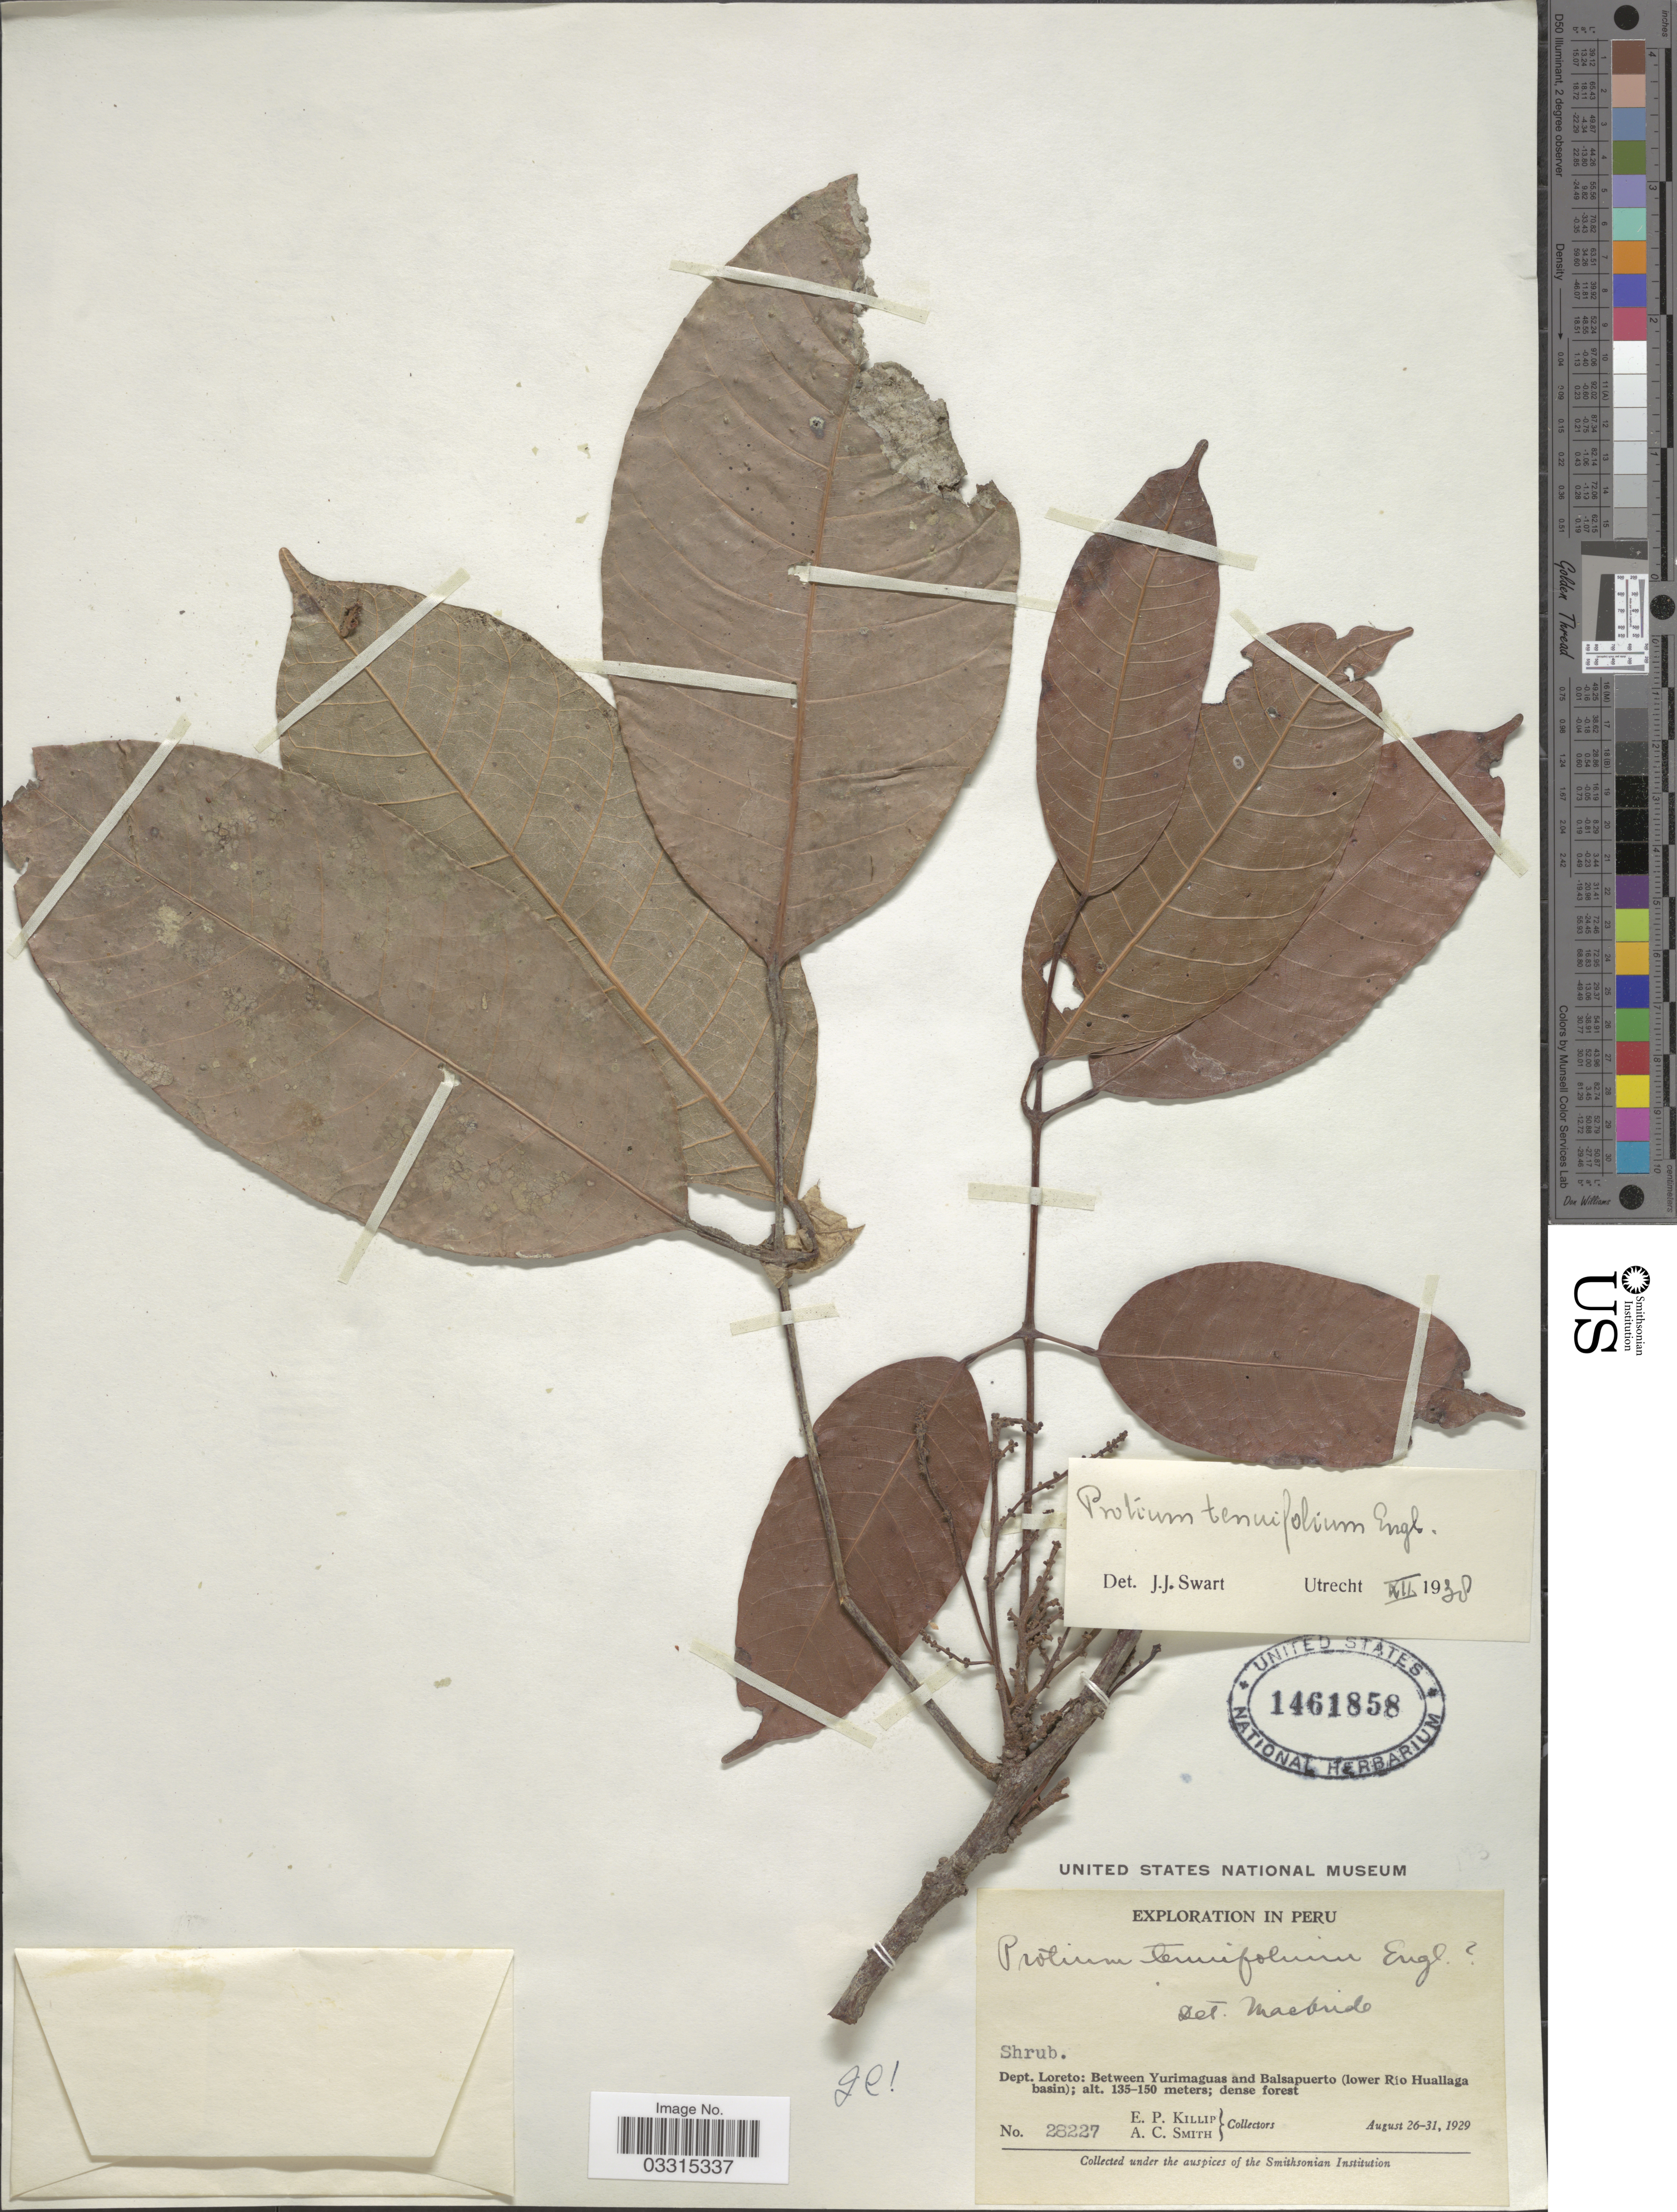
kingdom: Plantae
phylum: Tracheophyta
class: Magnoliopsida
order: Sapindales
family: Burseraceae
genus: Protium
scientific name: Protium tenuifolium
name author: (Engl.) Engl.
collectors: E. P. Killip & A. C. Smith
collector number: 28227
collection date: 1929-08-26/1929-08-31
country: Peru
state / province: Loreto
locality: Dept. Loreto: Between Yurimaguas and Balsapuerto (lower Río Huallaga basin).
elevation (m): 135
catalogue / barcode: US 1461858